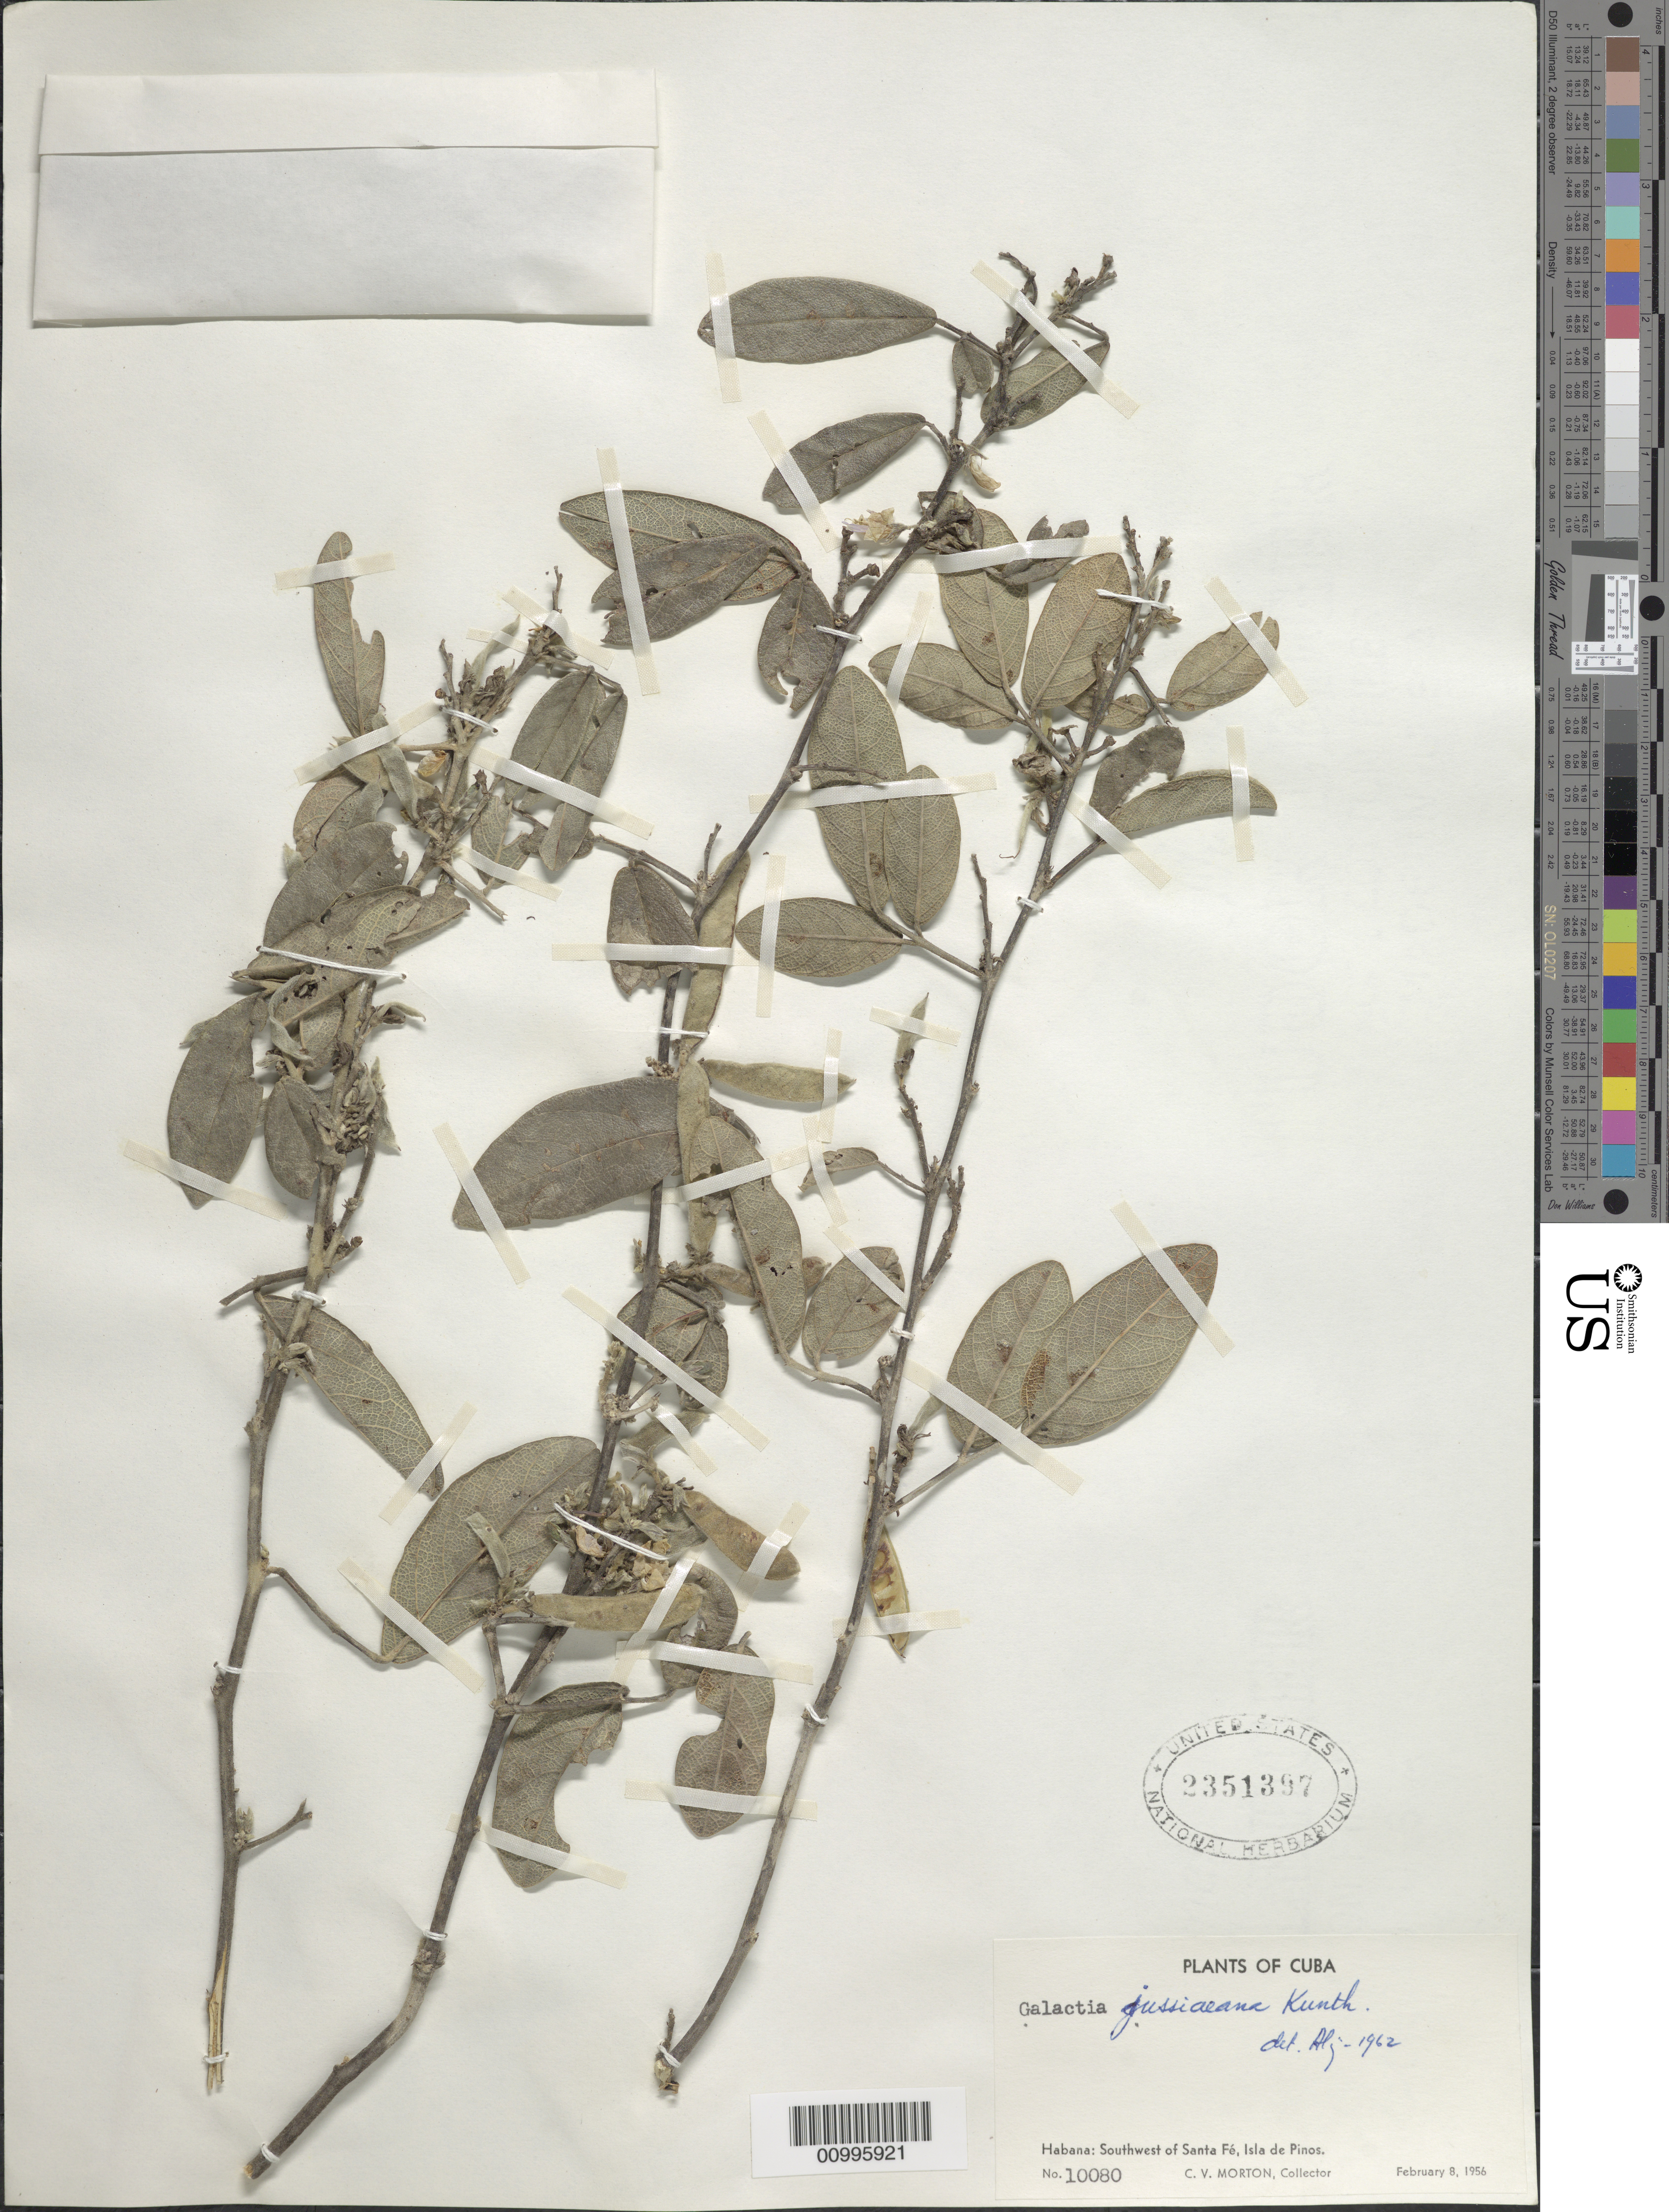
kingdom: Plantae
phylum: Tracheophyta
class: Magnoliopsida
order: Fabales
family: Fabaceae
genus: Galactia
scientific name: Galactia jussiaeana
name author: Kunth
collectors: C. V. Morton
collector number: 10080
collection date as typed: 08 Feb 1956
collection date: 1956-02-08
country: Cuba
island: Isla de la Juventud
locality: SW of Santa Fe, Isla de Pinos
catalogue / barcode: US 2351397